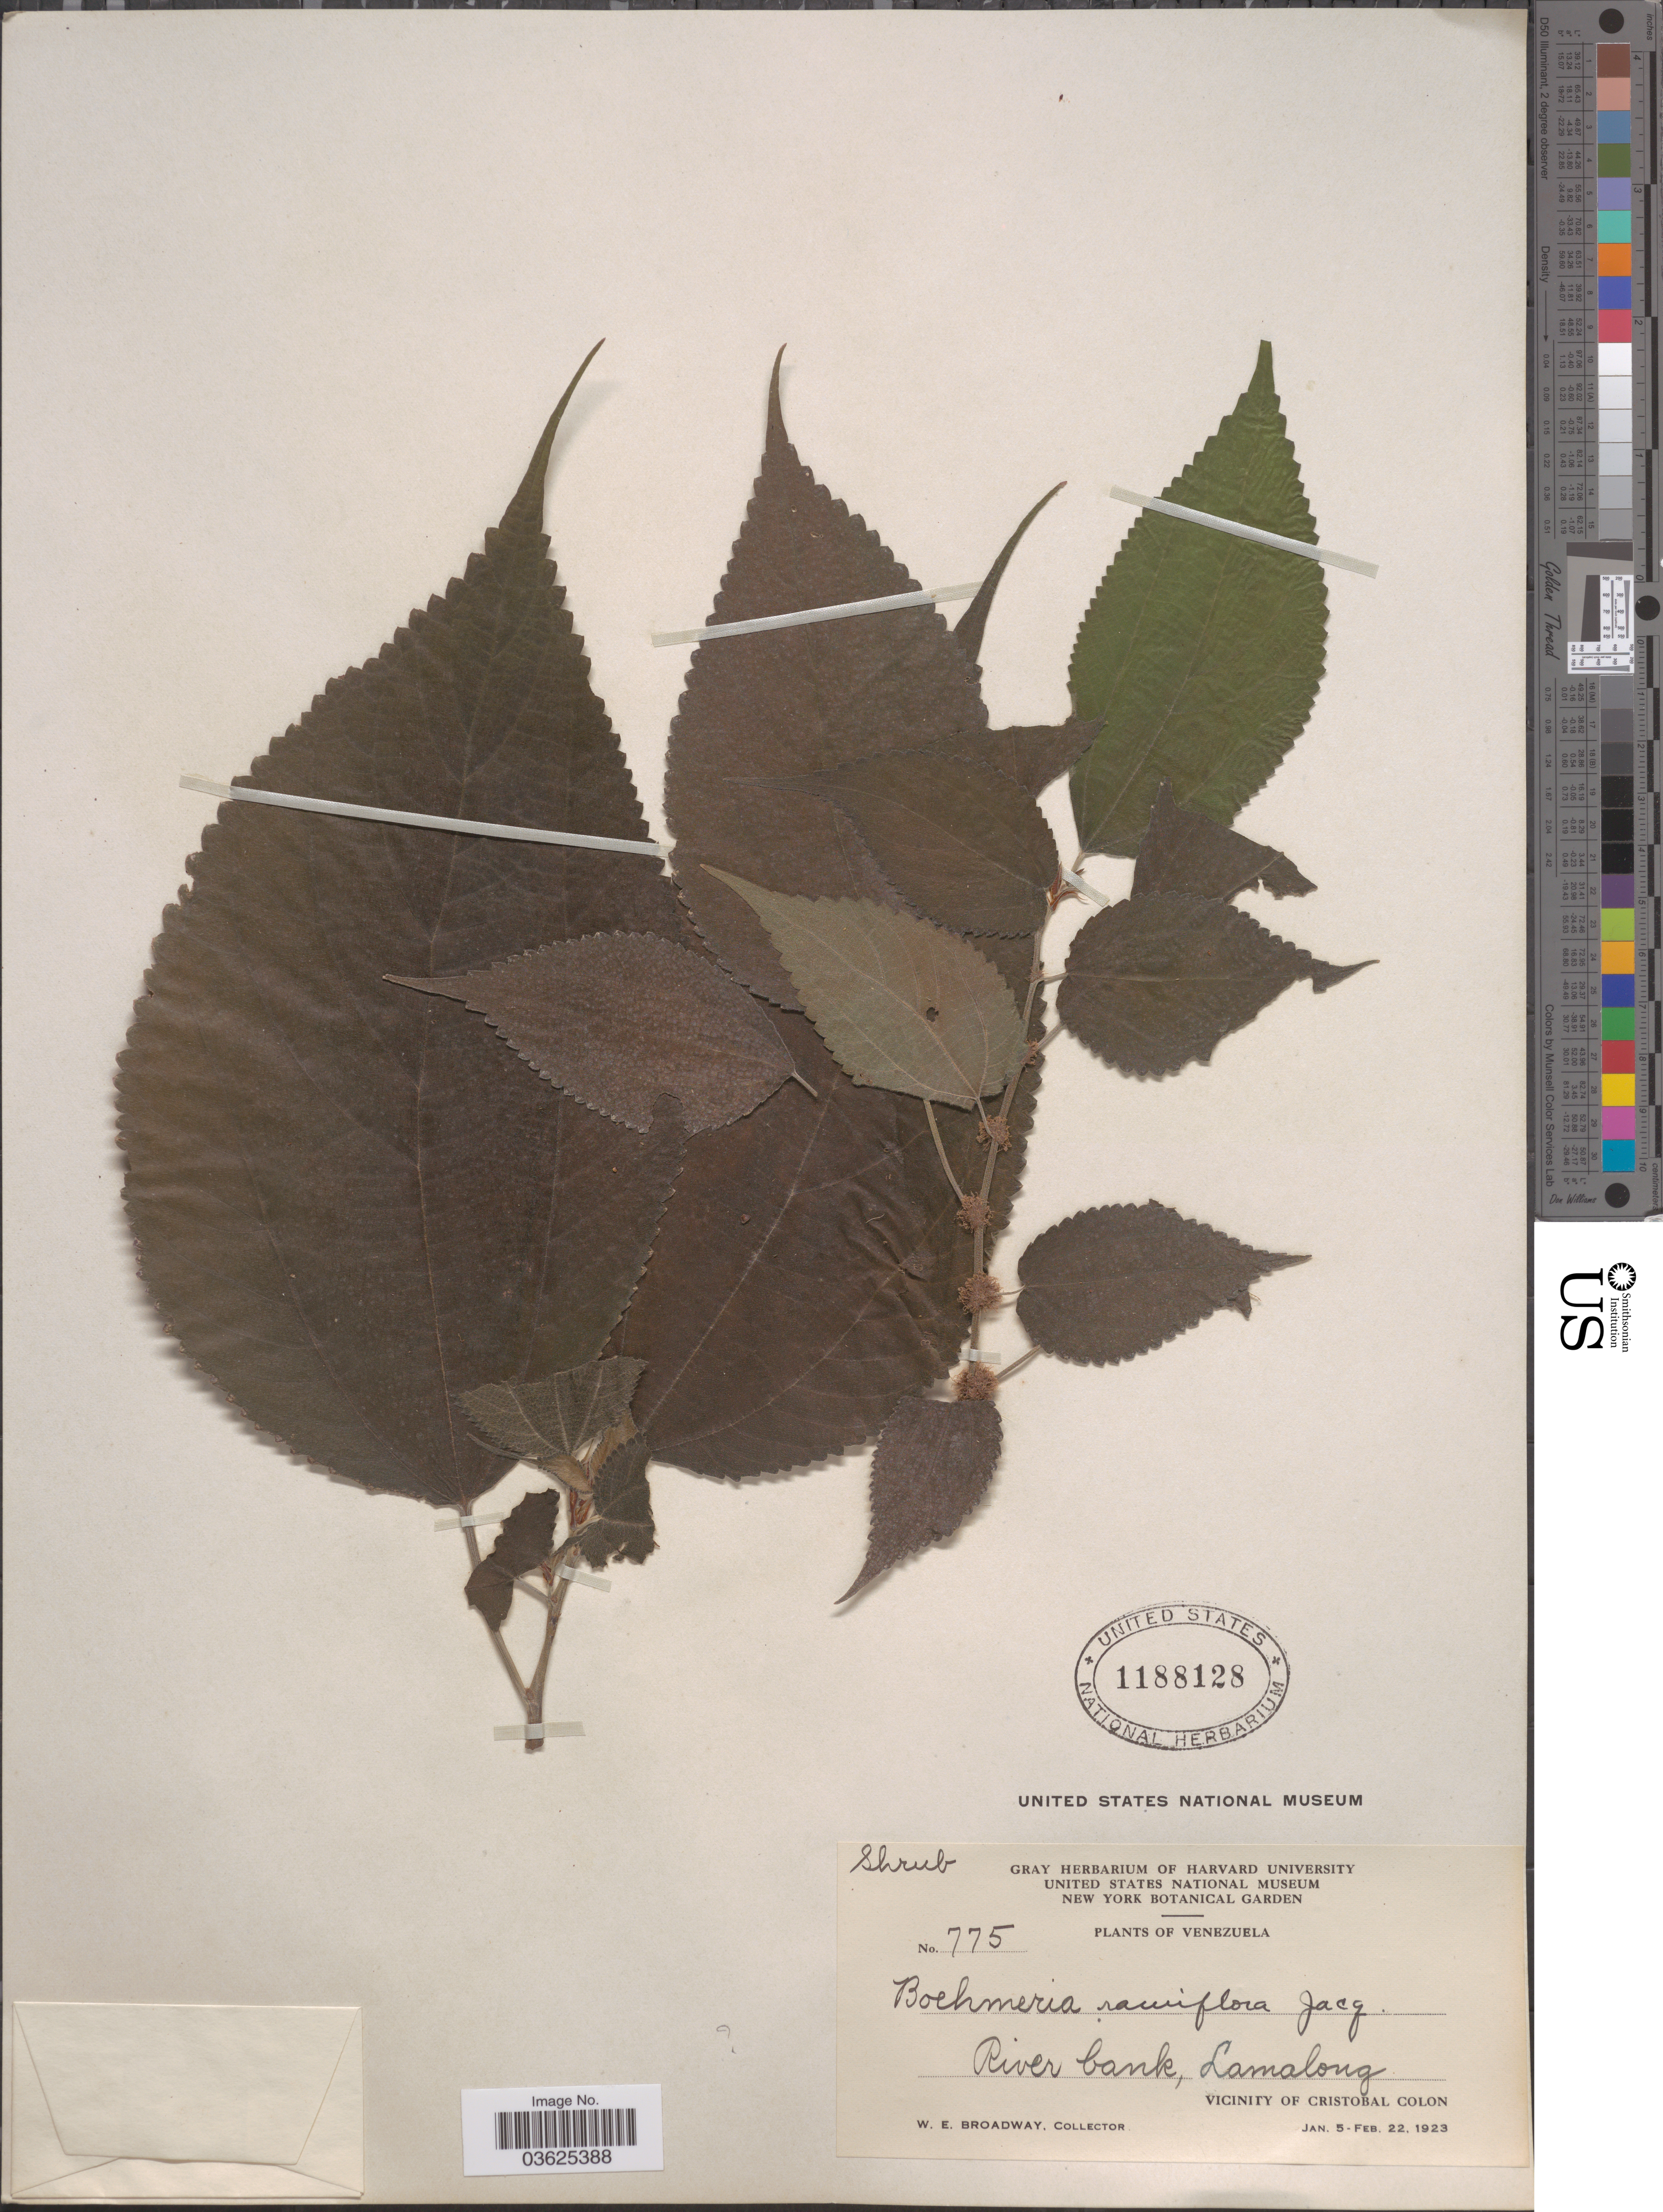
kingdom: Plantae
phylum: Tracheophyta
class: Magnoliopsida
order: Rosales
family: Urticaceae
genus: Boehmeria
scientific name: Boehmeria ramiflora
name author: Jacq.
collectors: W. E. Broadway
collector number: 775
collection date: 1923-01-05/1923-02-22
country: Venezuela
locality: River bank, Lamalong. Vicinity of Cristobal Colon.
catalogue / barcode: US 1188128